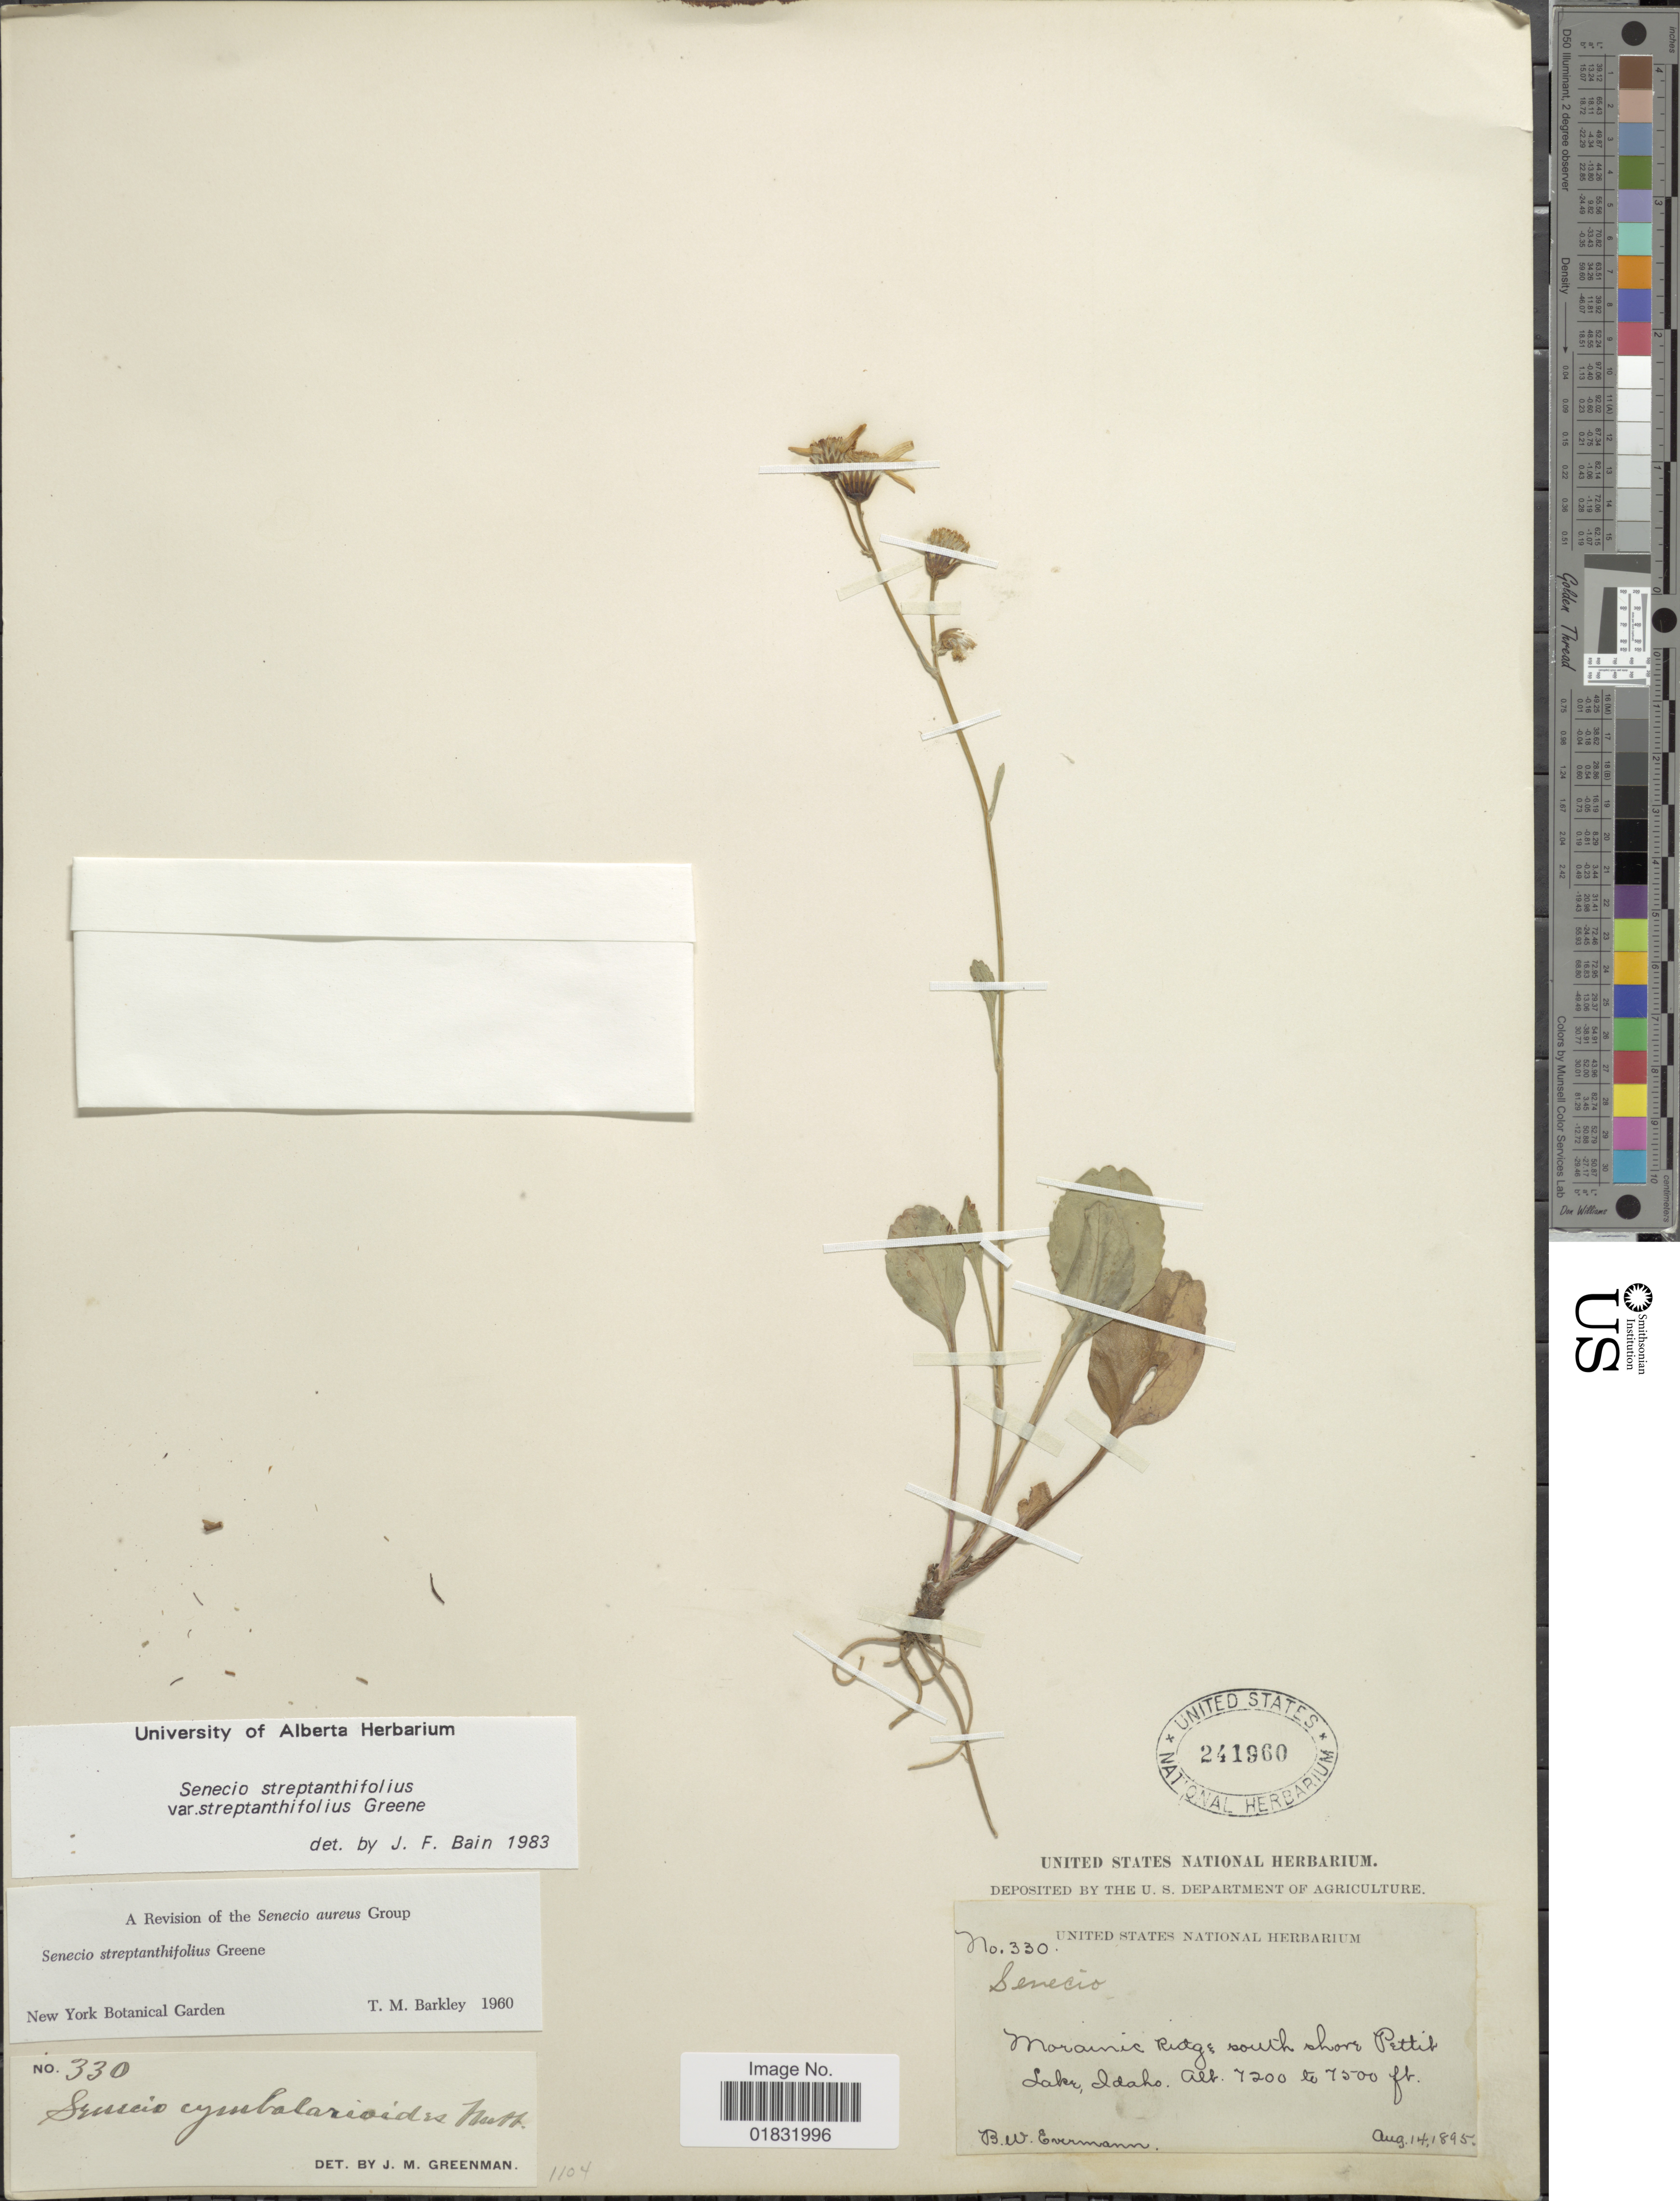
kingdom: Plantae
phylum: Tracheophyta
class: Magnoliopsida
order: Asterales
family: Asteraceae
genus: Packera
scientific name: Packera streptanthifolia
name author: (Greene) W.A. Weber & Á. Löve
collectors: B. W. Evermann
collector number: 330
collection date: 1895-08-14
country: United States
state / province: Idaho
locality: Morainic Ridge south shore Petit Lake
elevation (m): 2195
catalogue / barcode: US 241960